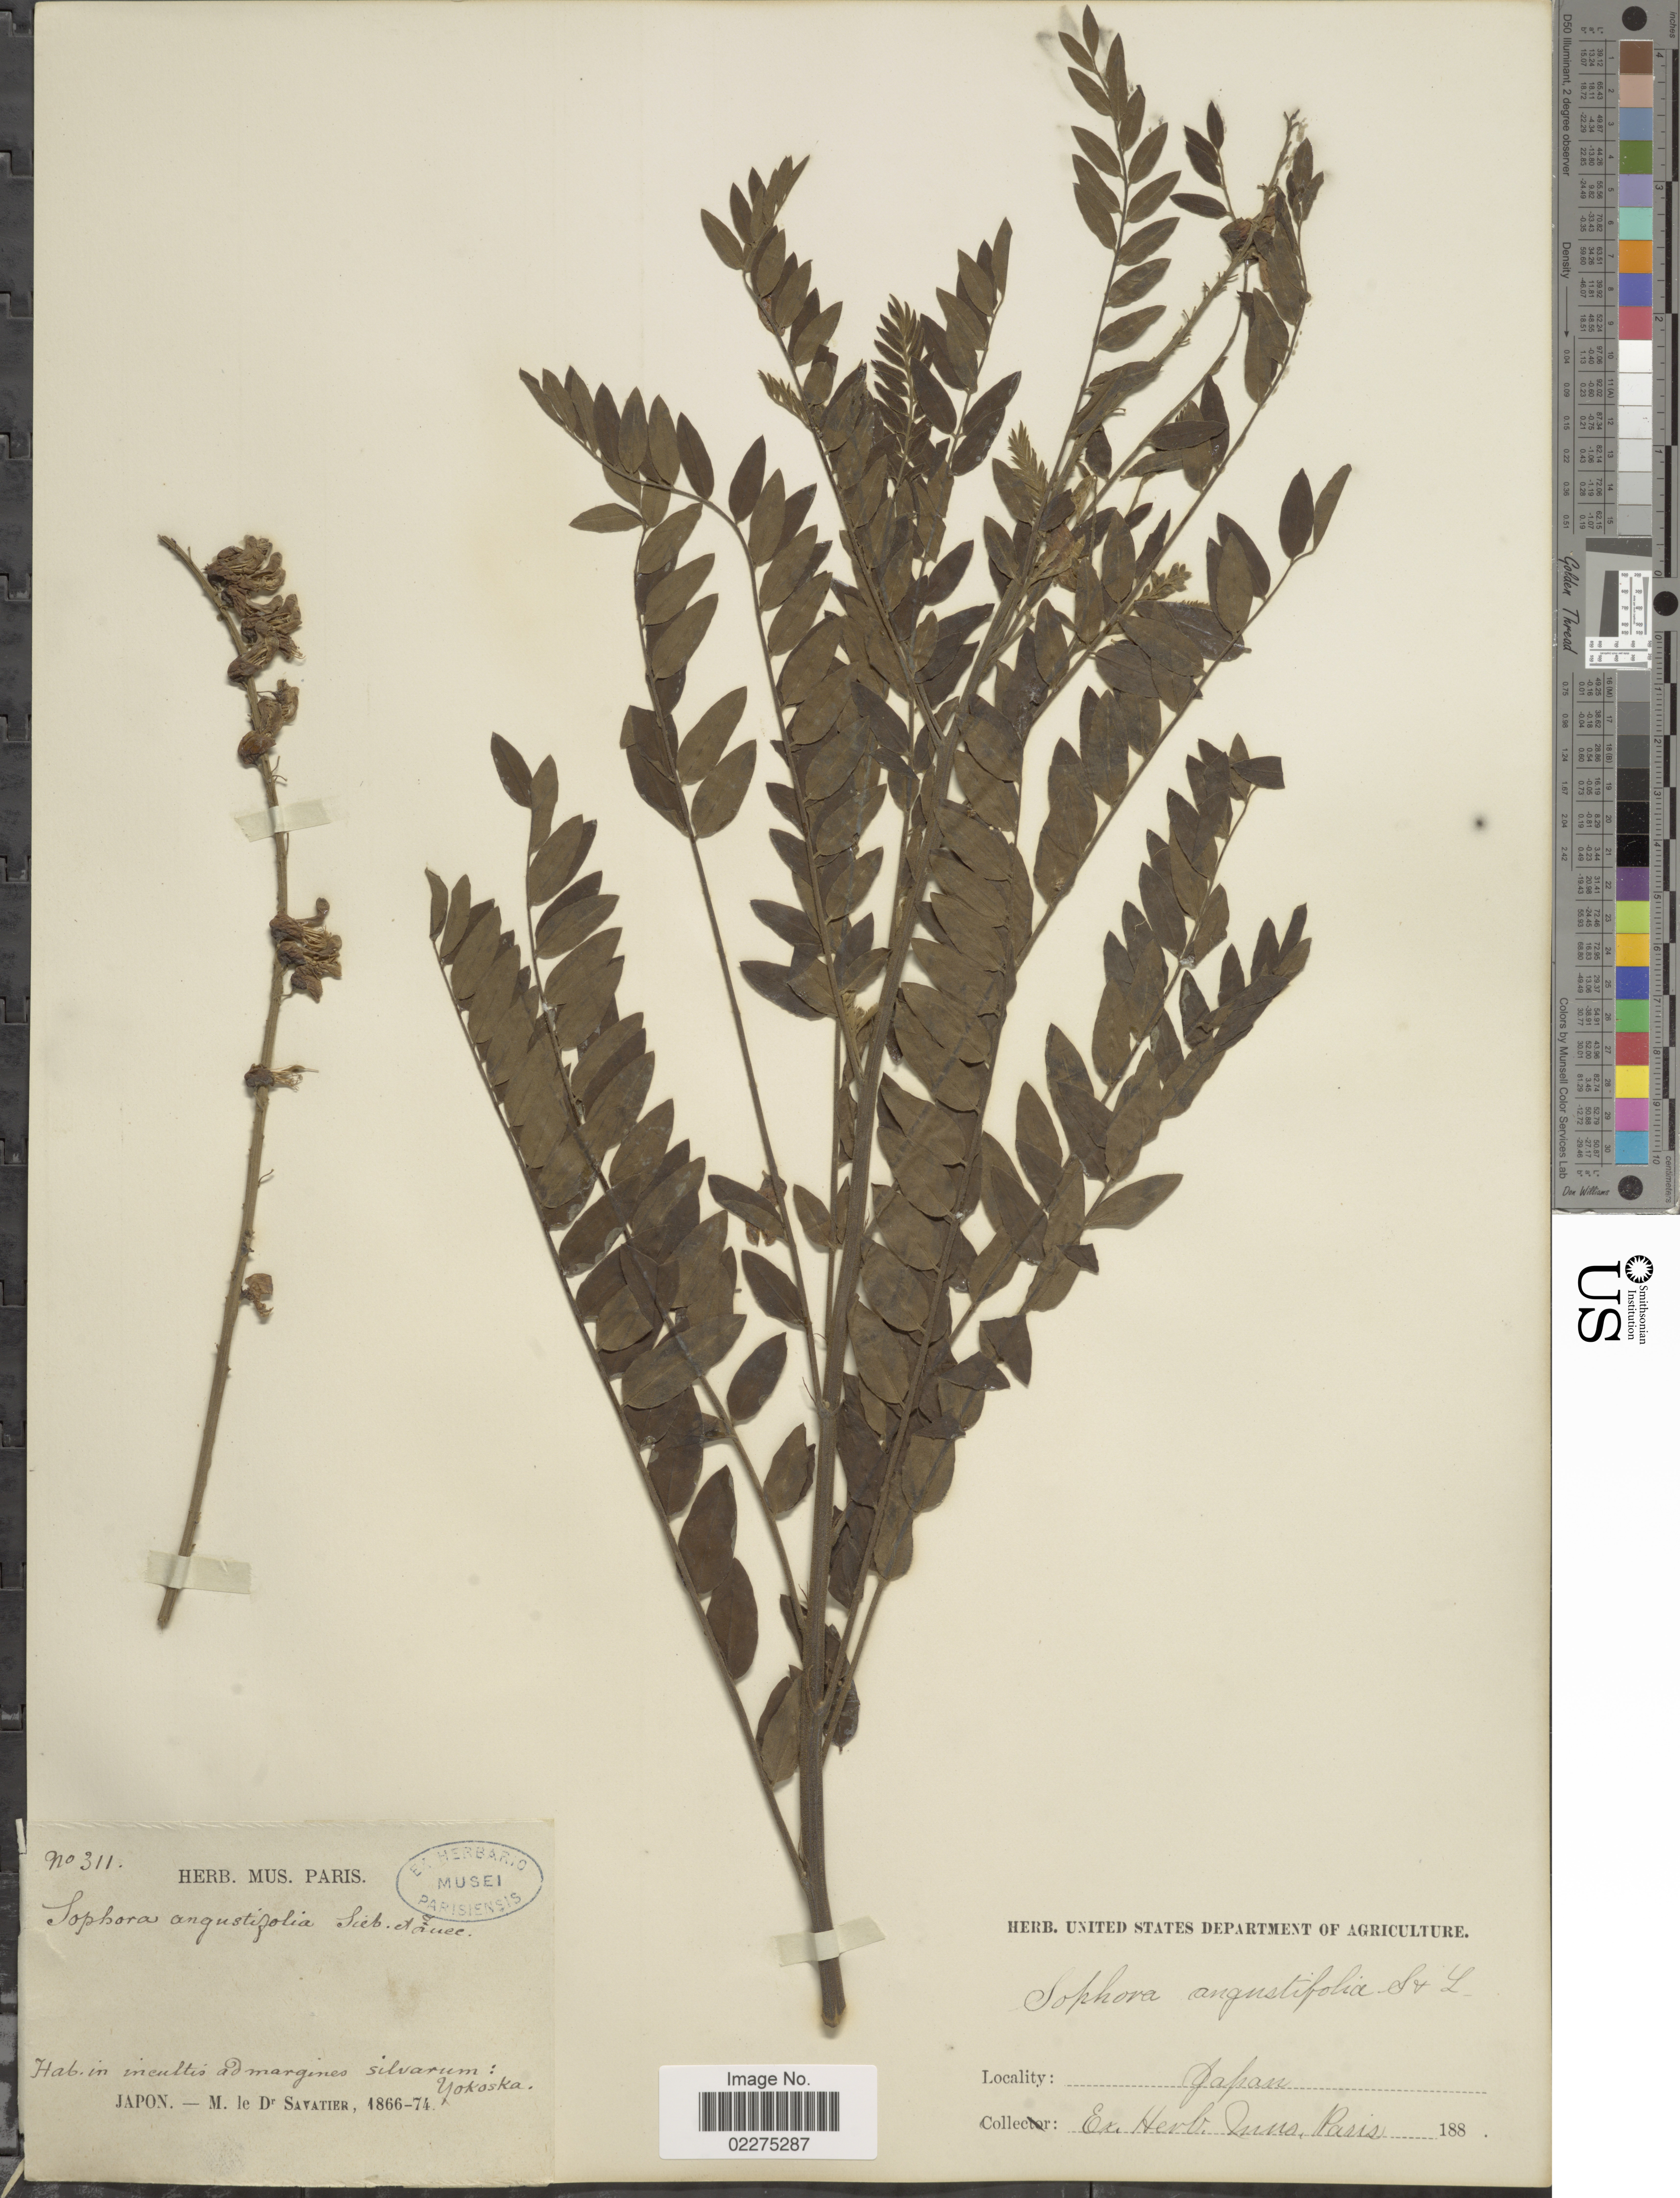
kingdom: Plantae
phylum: Tracheophyta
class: Magnoliopsida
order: Fabales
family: Fabaceae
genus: Sophora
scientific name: Sophora flavescens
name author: Aiton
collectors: M. Savatier & -. D'savatier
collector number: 311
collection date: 1866/1874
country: Japan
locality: Yokoska